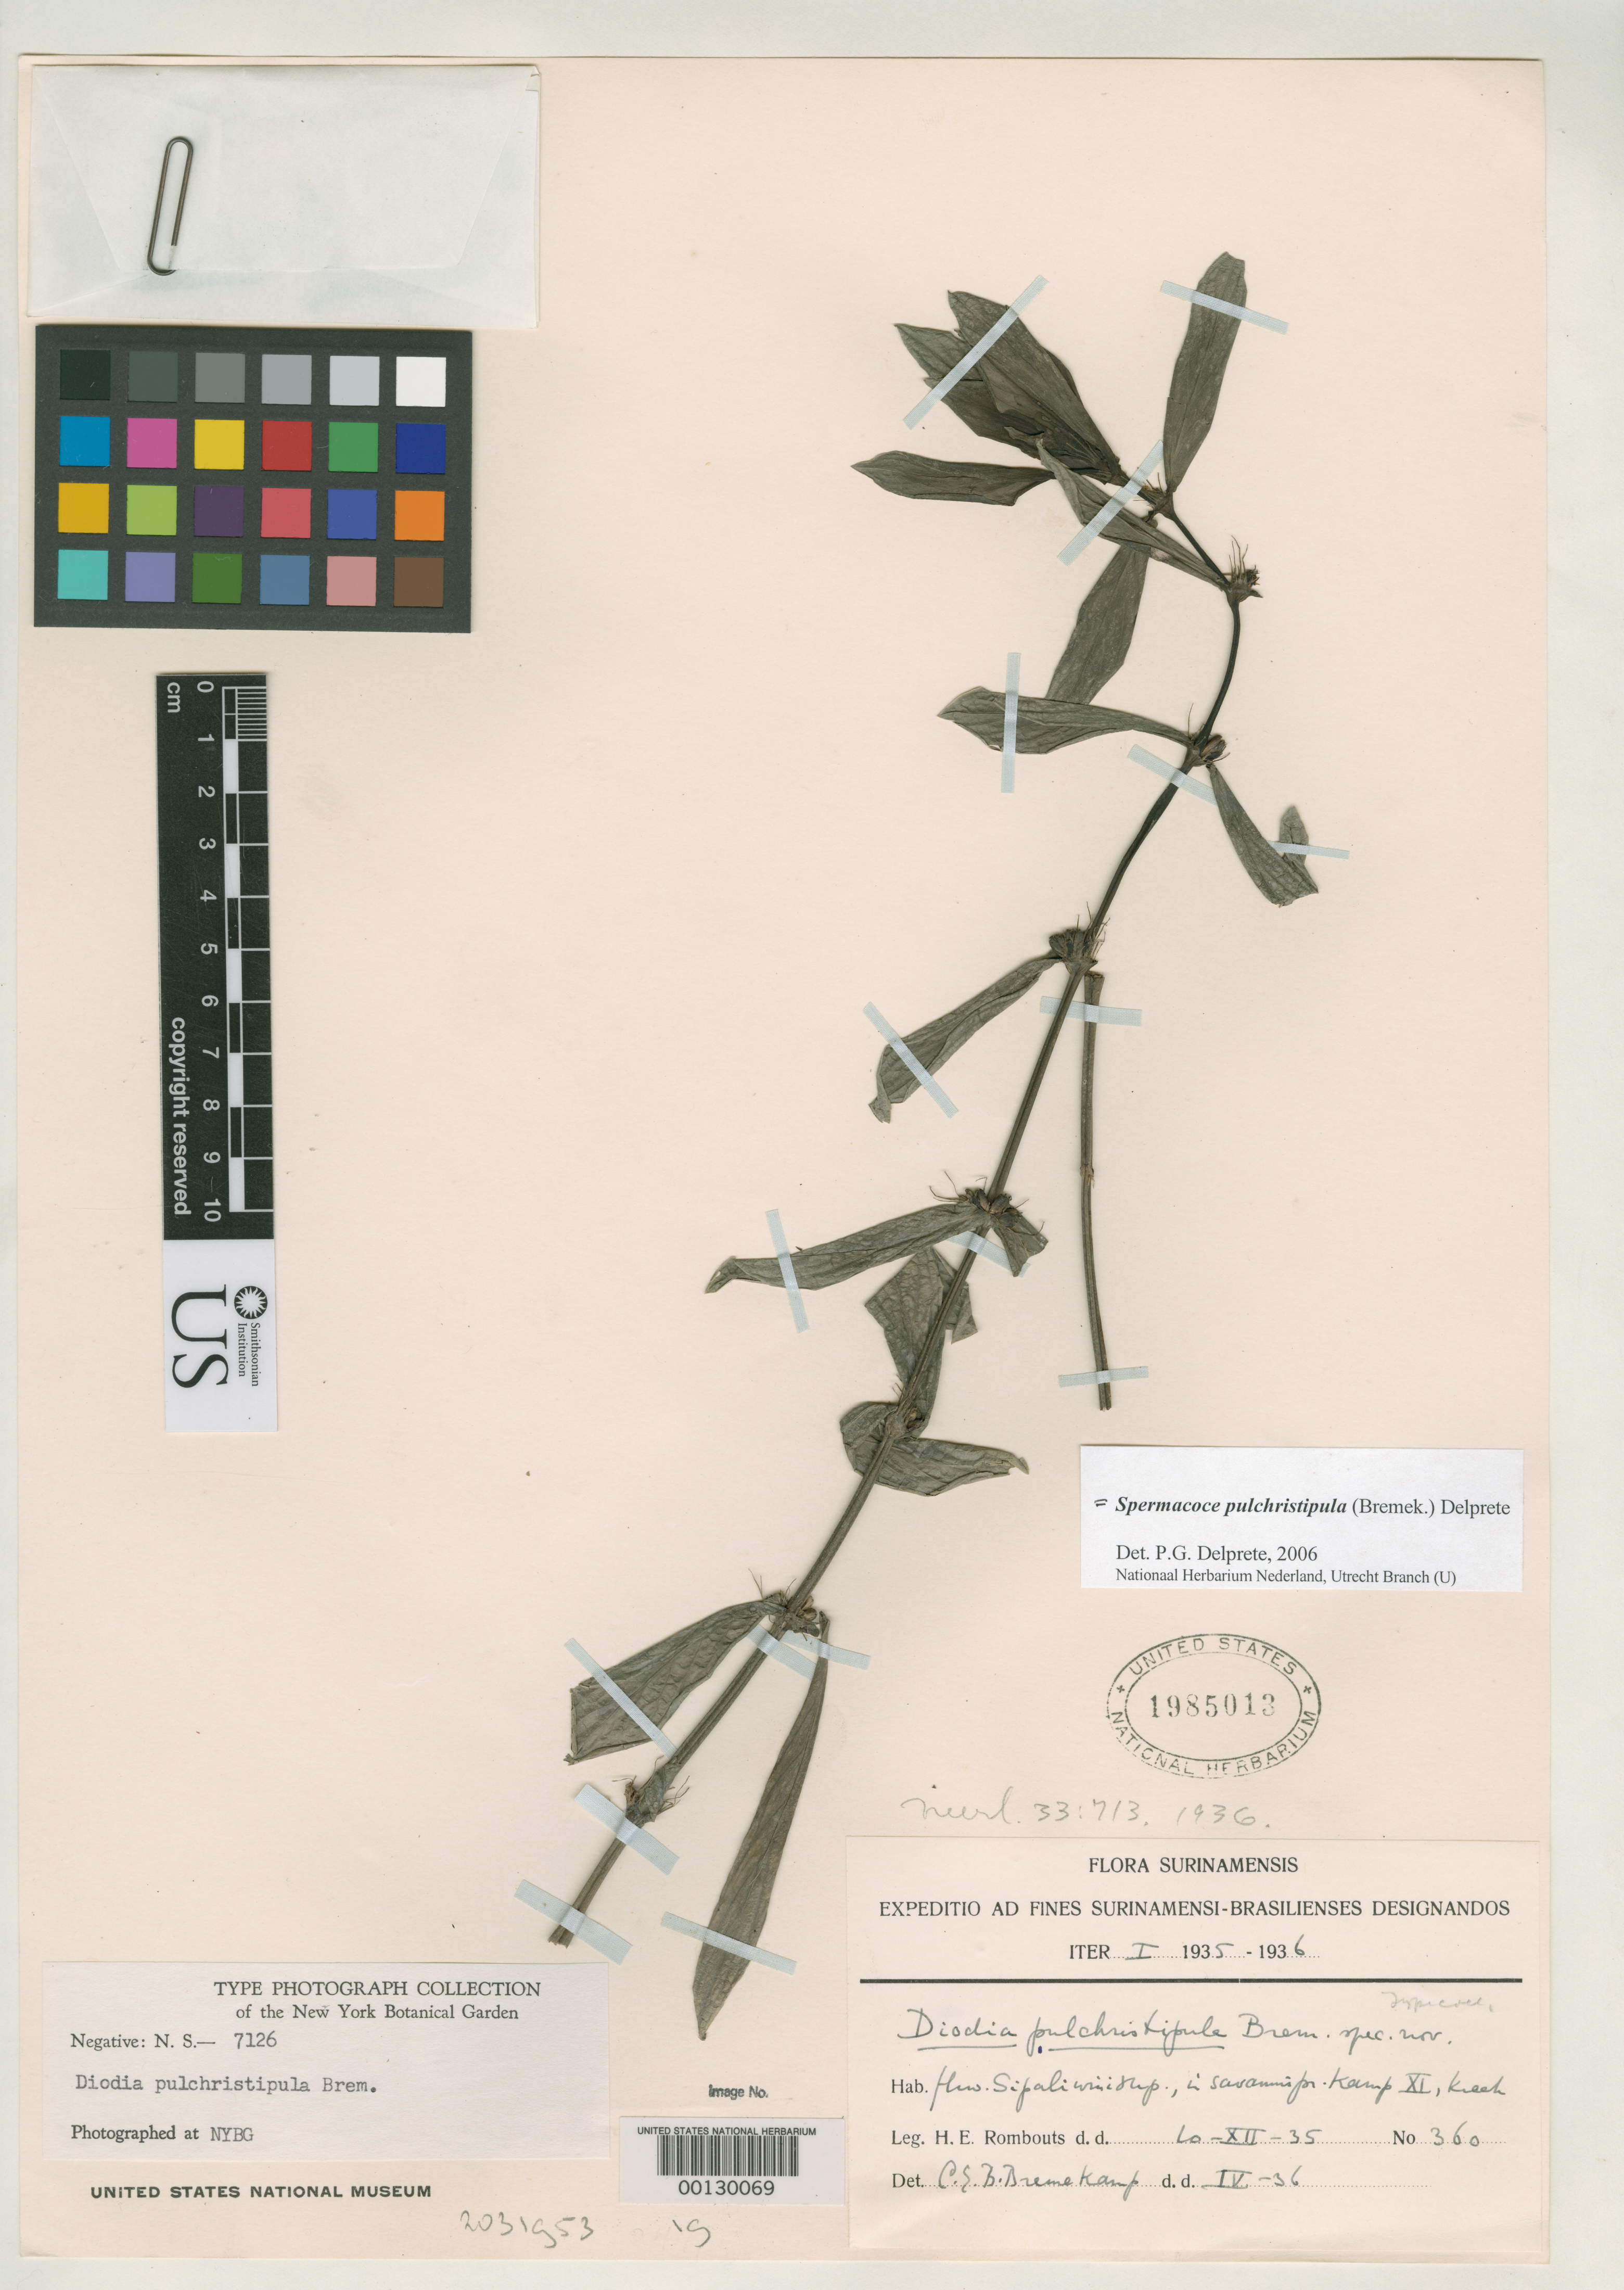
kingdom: Plantae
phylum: Tracheophyta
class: Magnoliopsida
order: Gentianales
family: Rubiaceae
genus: Diodia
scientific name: Diodia pulcheristipula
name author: Bremek.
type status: Type Fragment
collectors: H. Rombouts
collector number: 360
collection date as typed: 10 Dec 1935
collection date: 1935-12-10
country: Suriname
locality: Greath savannah, near Brazilian border.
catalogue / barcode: US 1985013